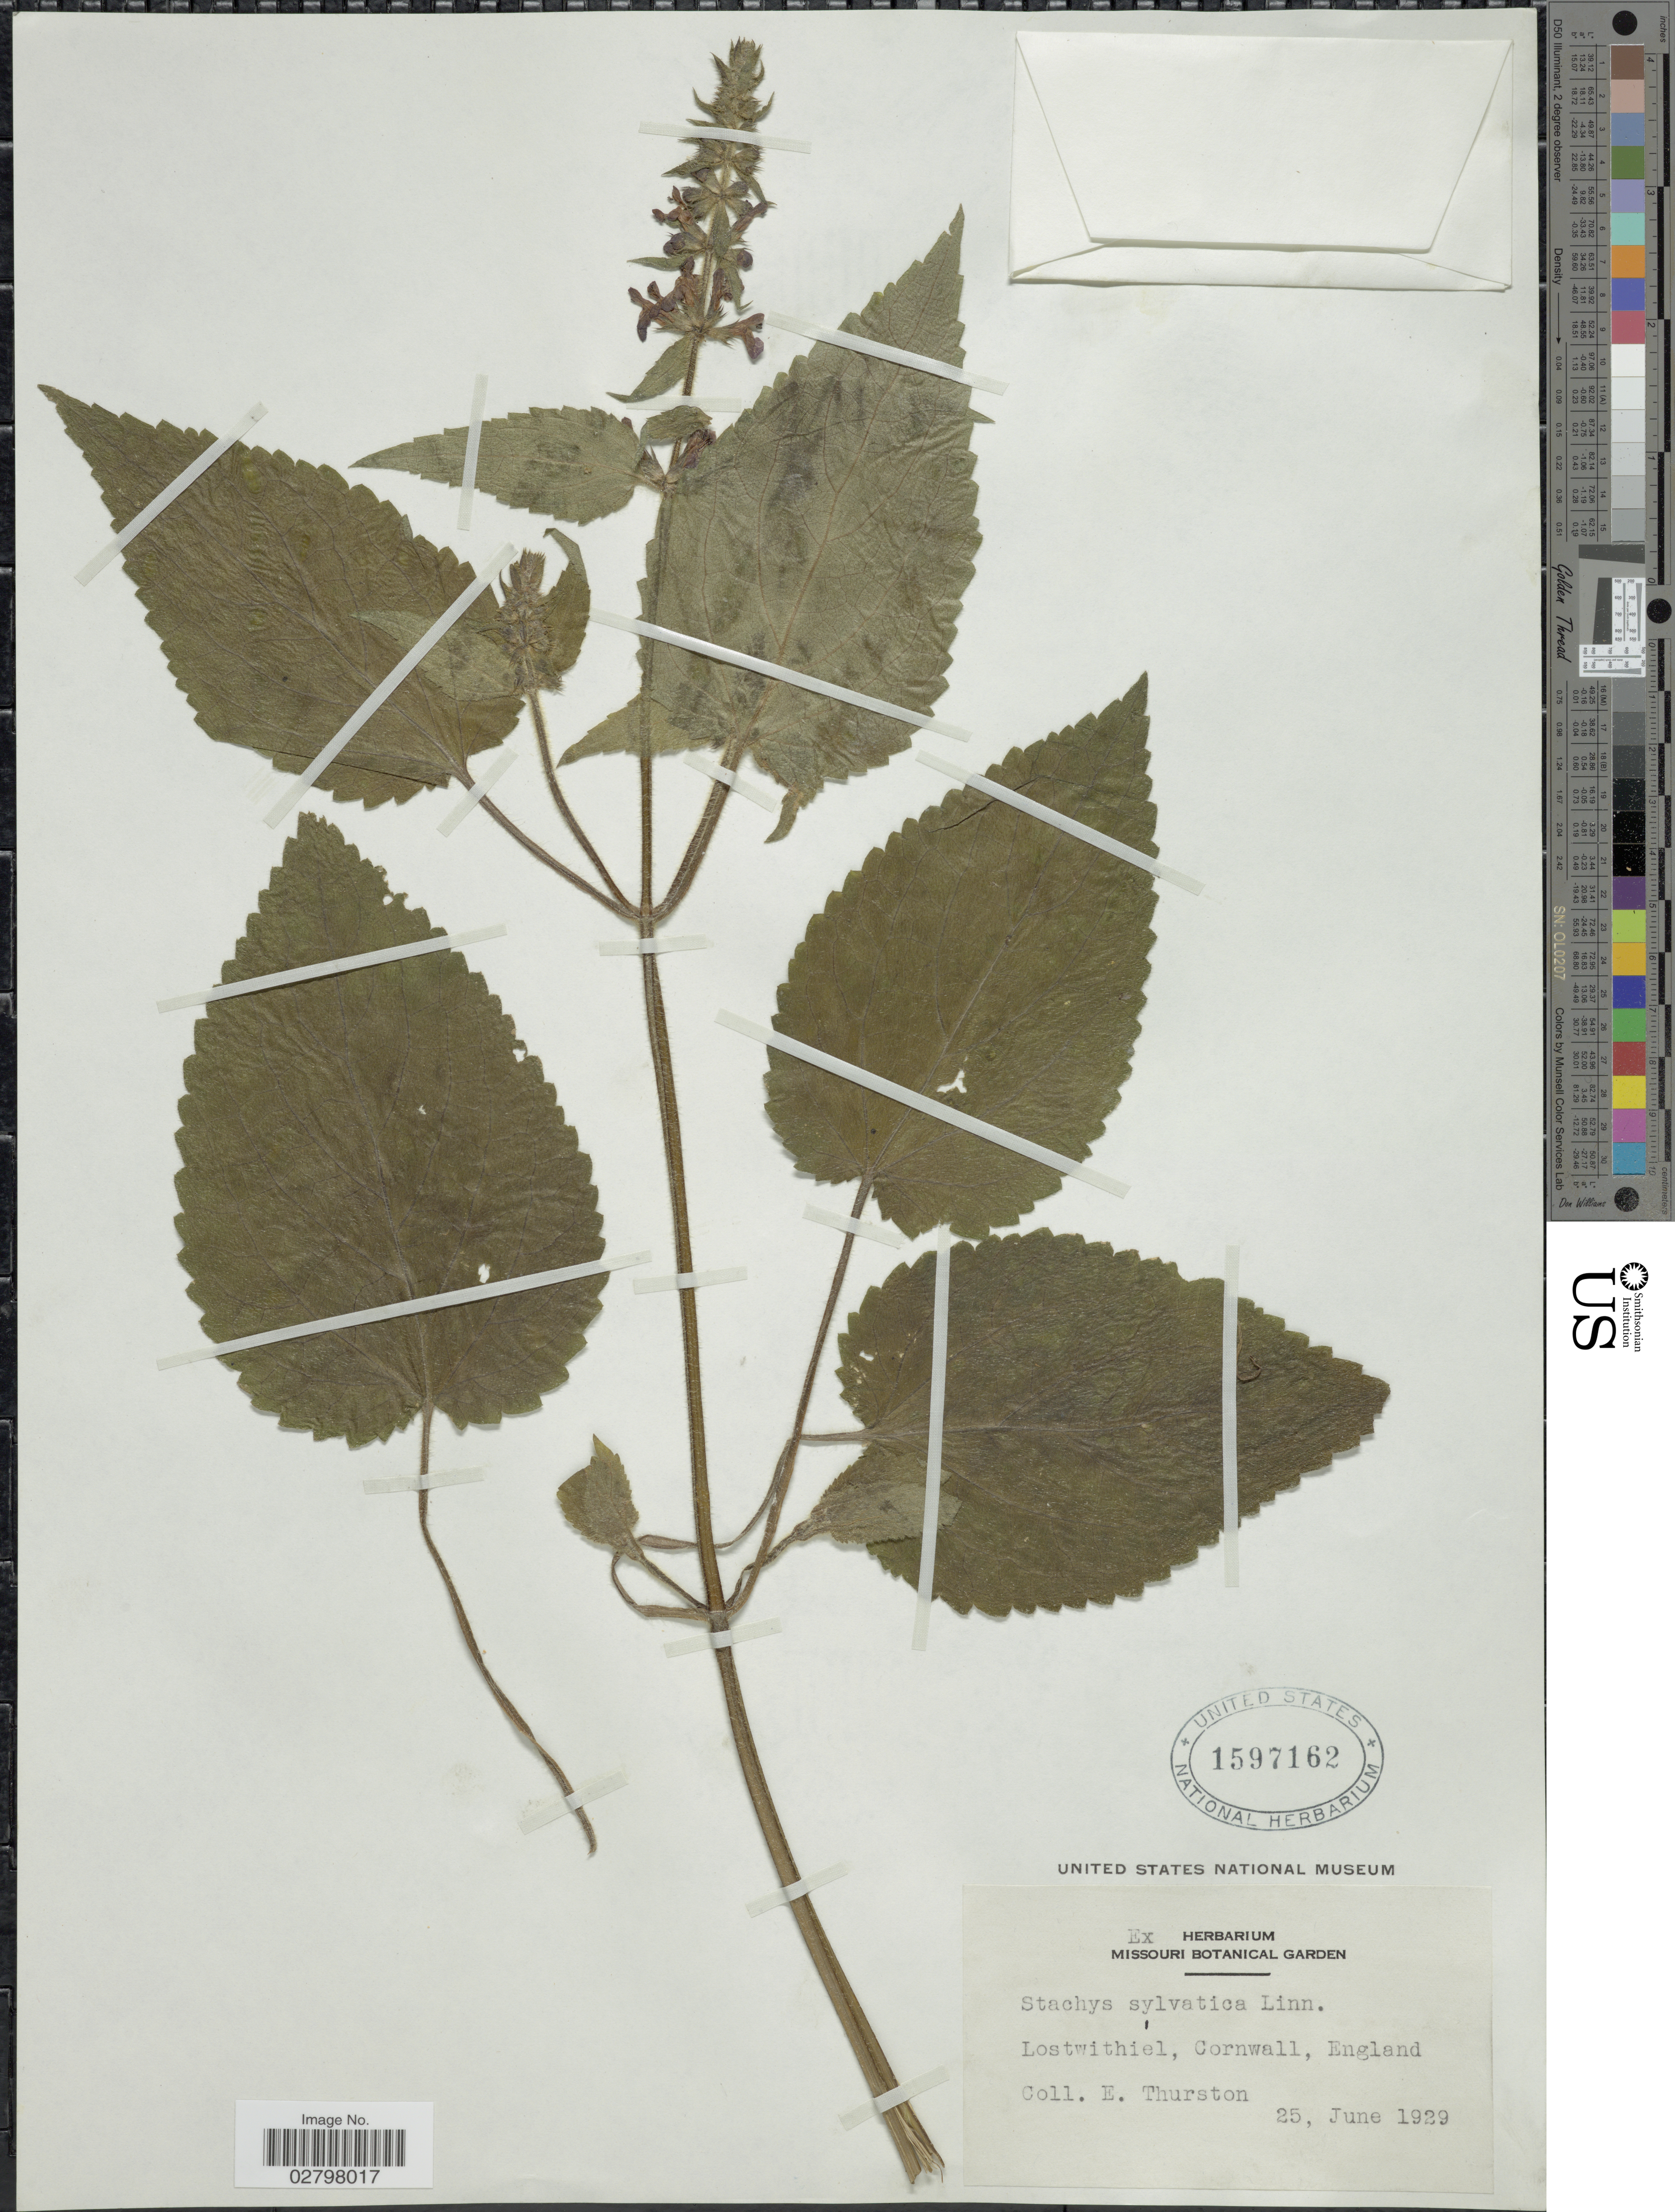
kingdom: Plantae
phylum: Tracheophyta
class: Magnoliopsida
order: Lamiales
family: Lamiaceae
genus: Stachys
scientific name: Stachys sylvatica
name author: L.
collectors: E. Thurston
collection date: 1929-06-25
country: United Kingdom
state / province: England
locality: Lostwithiel, Cornwall.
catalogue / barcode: US 1597162